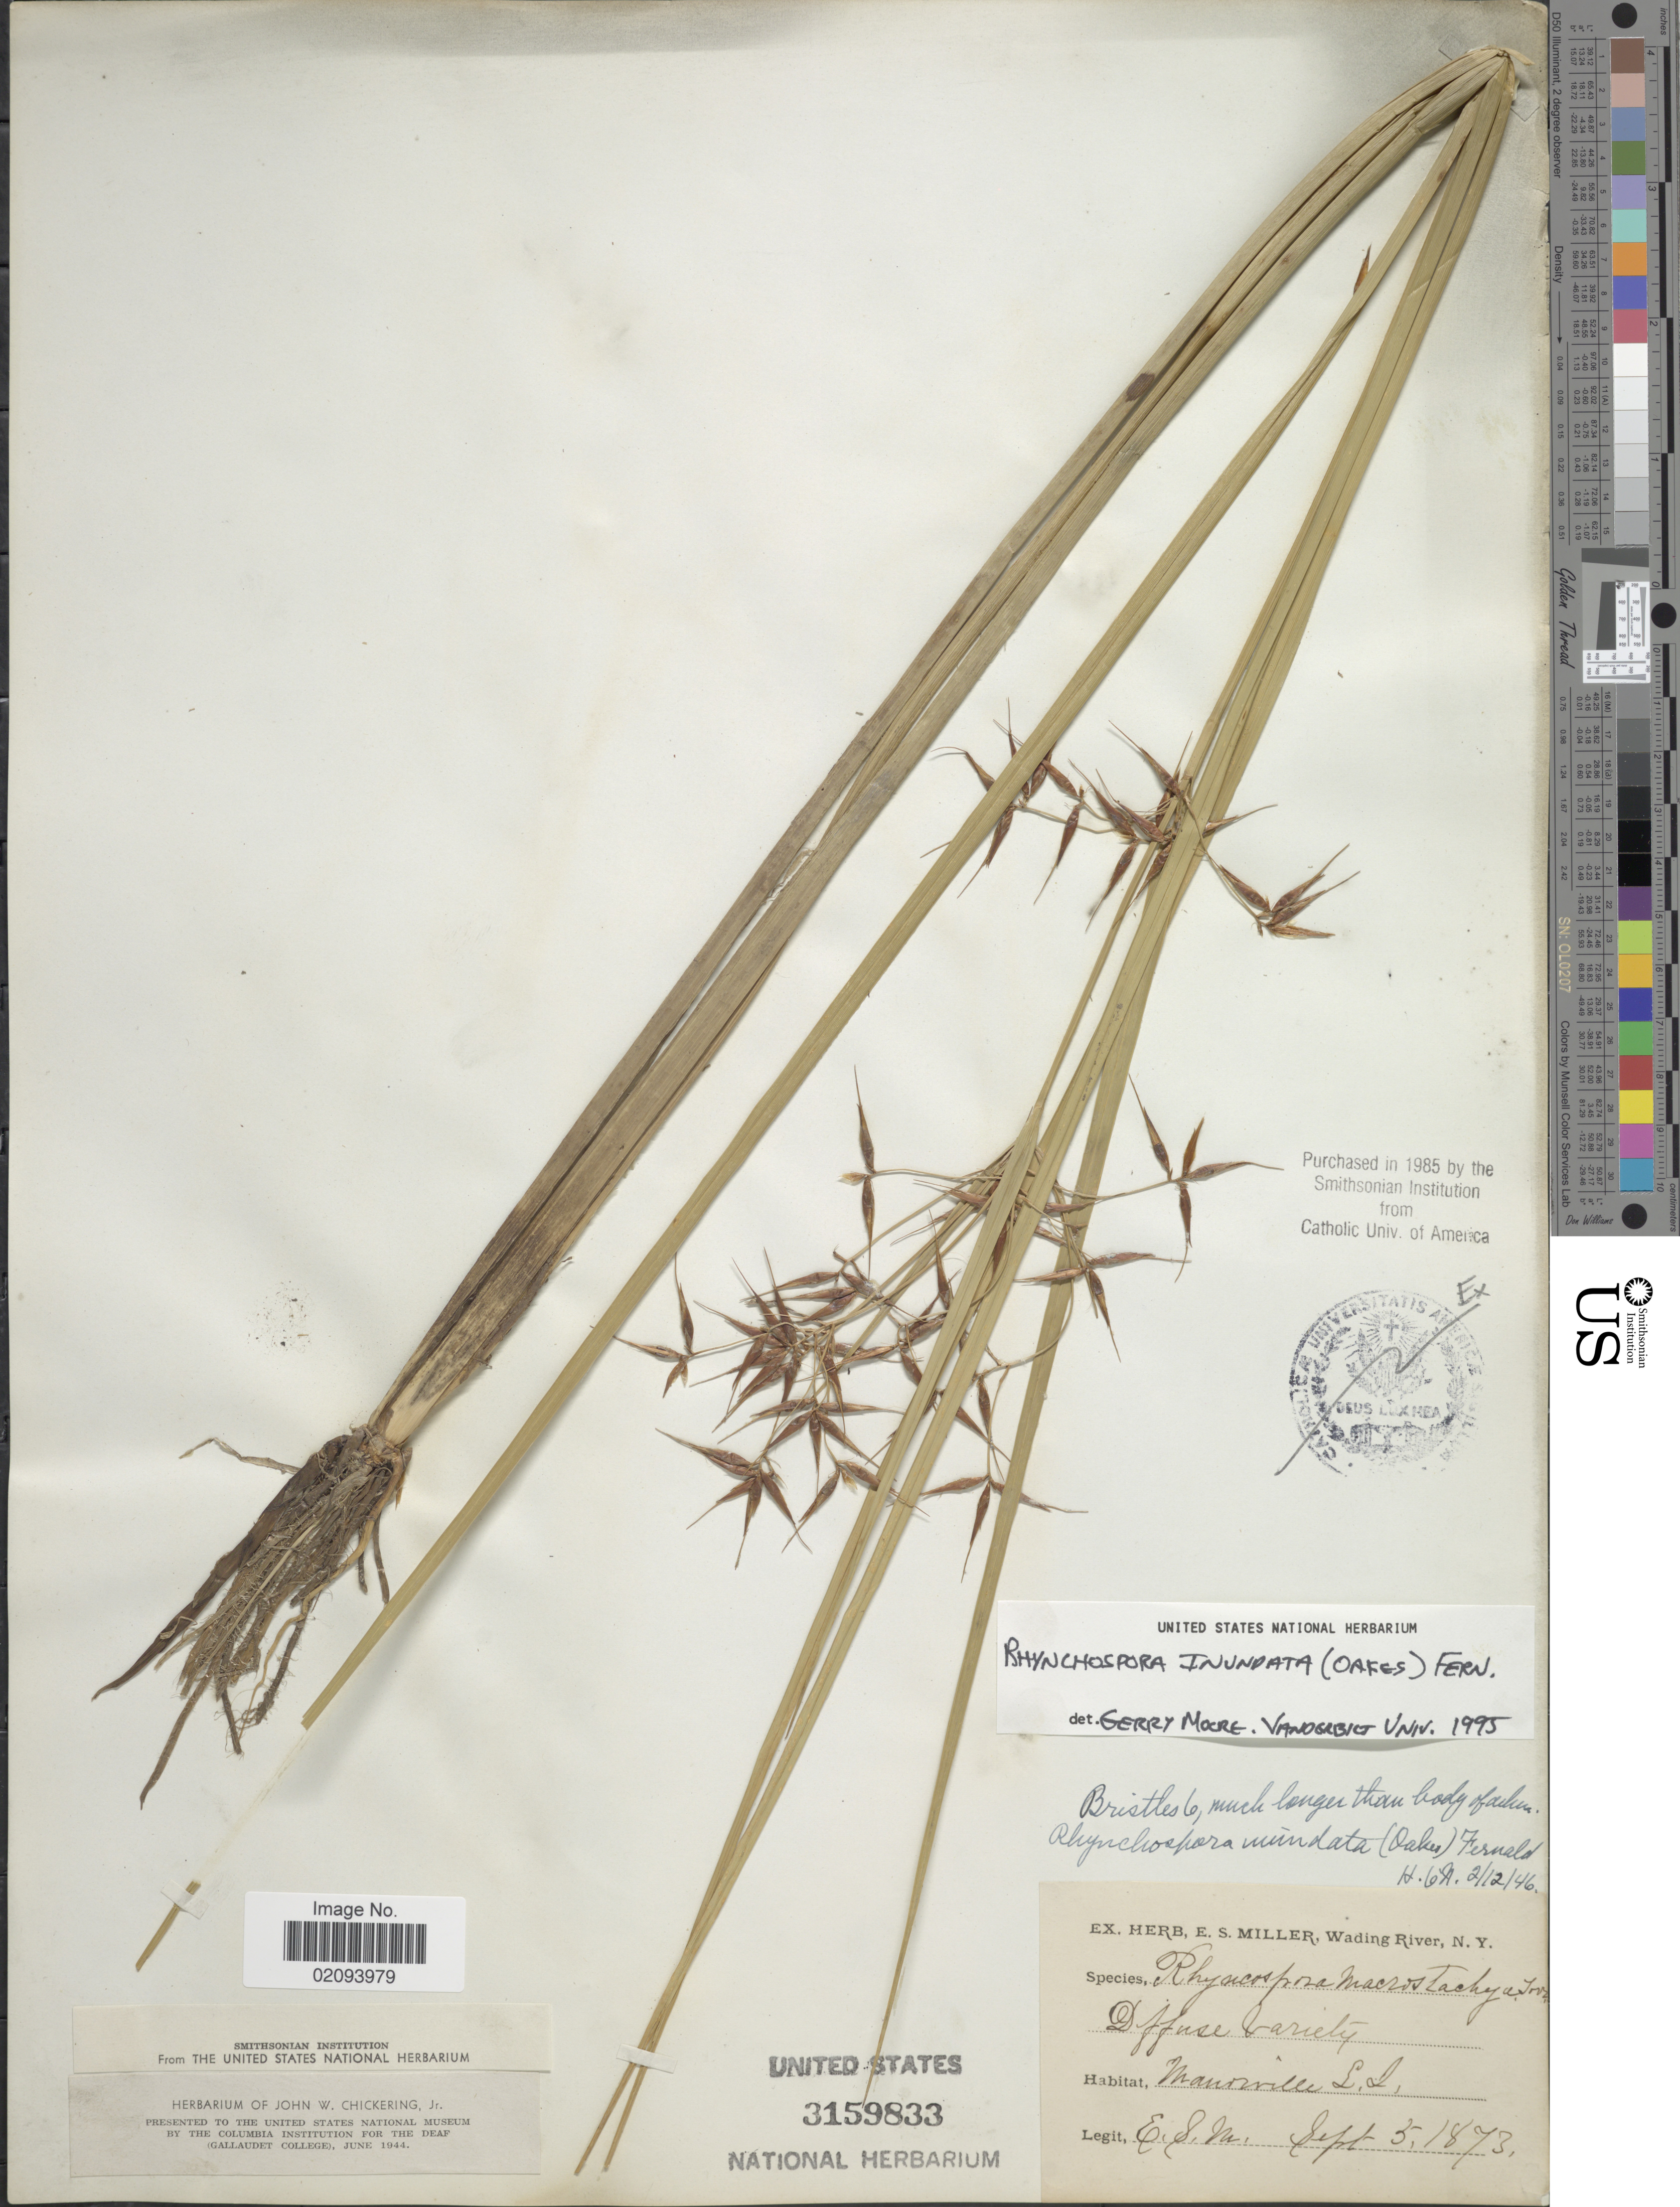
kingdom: Plantae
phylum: Tracheophyta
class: Liliopsida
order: Poales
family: Cyperaceae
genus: Rhynchospora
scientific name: Rhynchospora inundata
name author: (Oakes) Fernald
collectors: E. S. Miller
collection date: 1873-09-05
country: United States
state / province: New York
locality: Manorville, L.I.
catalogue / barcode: US 3159833